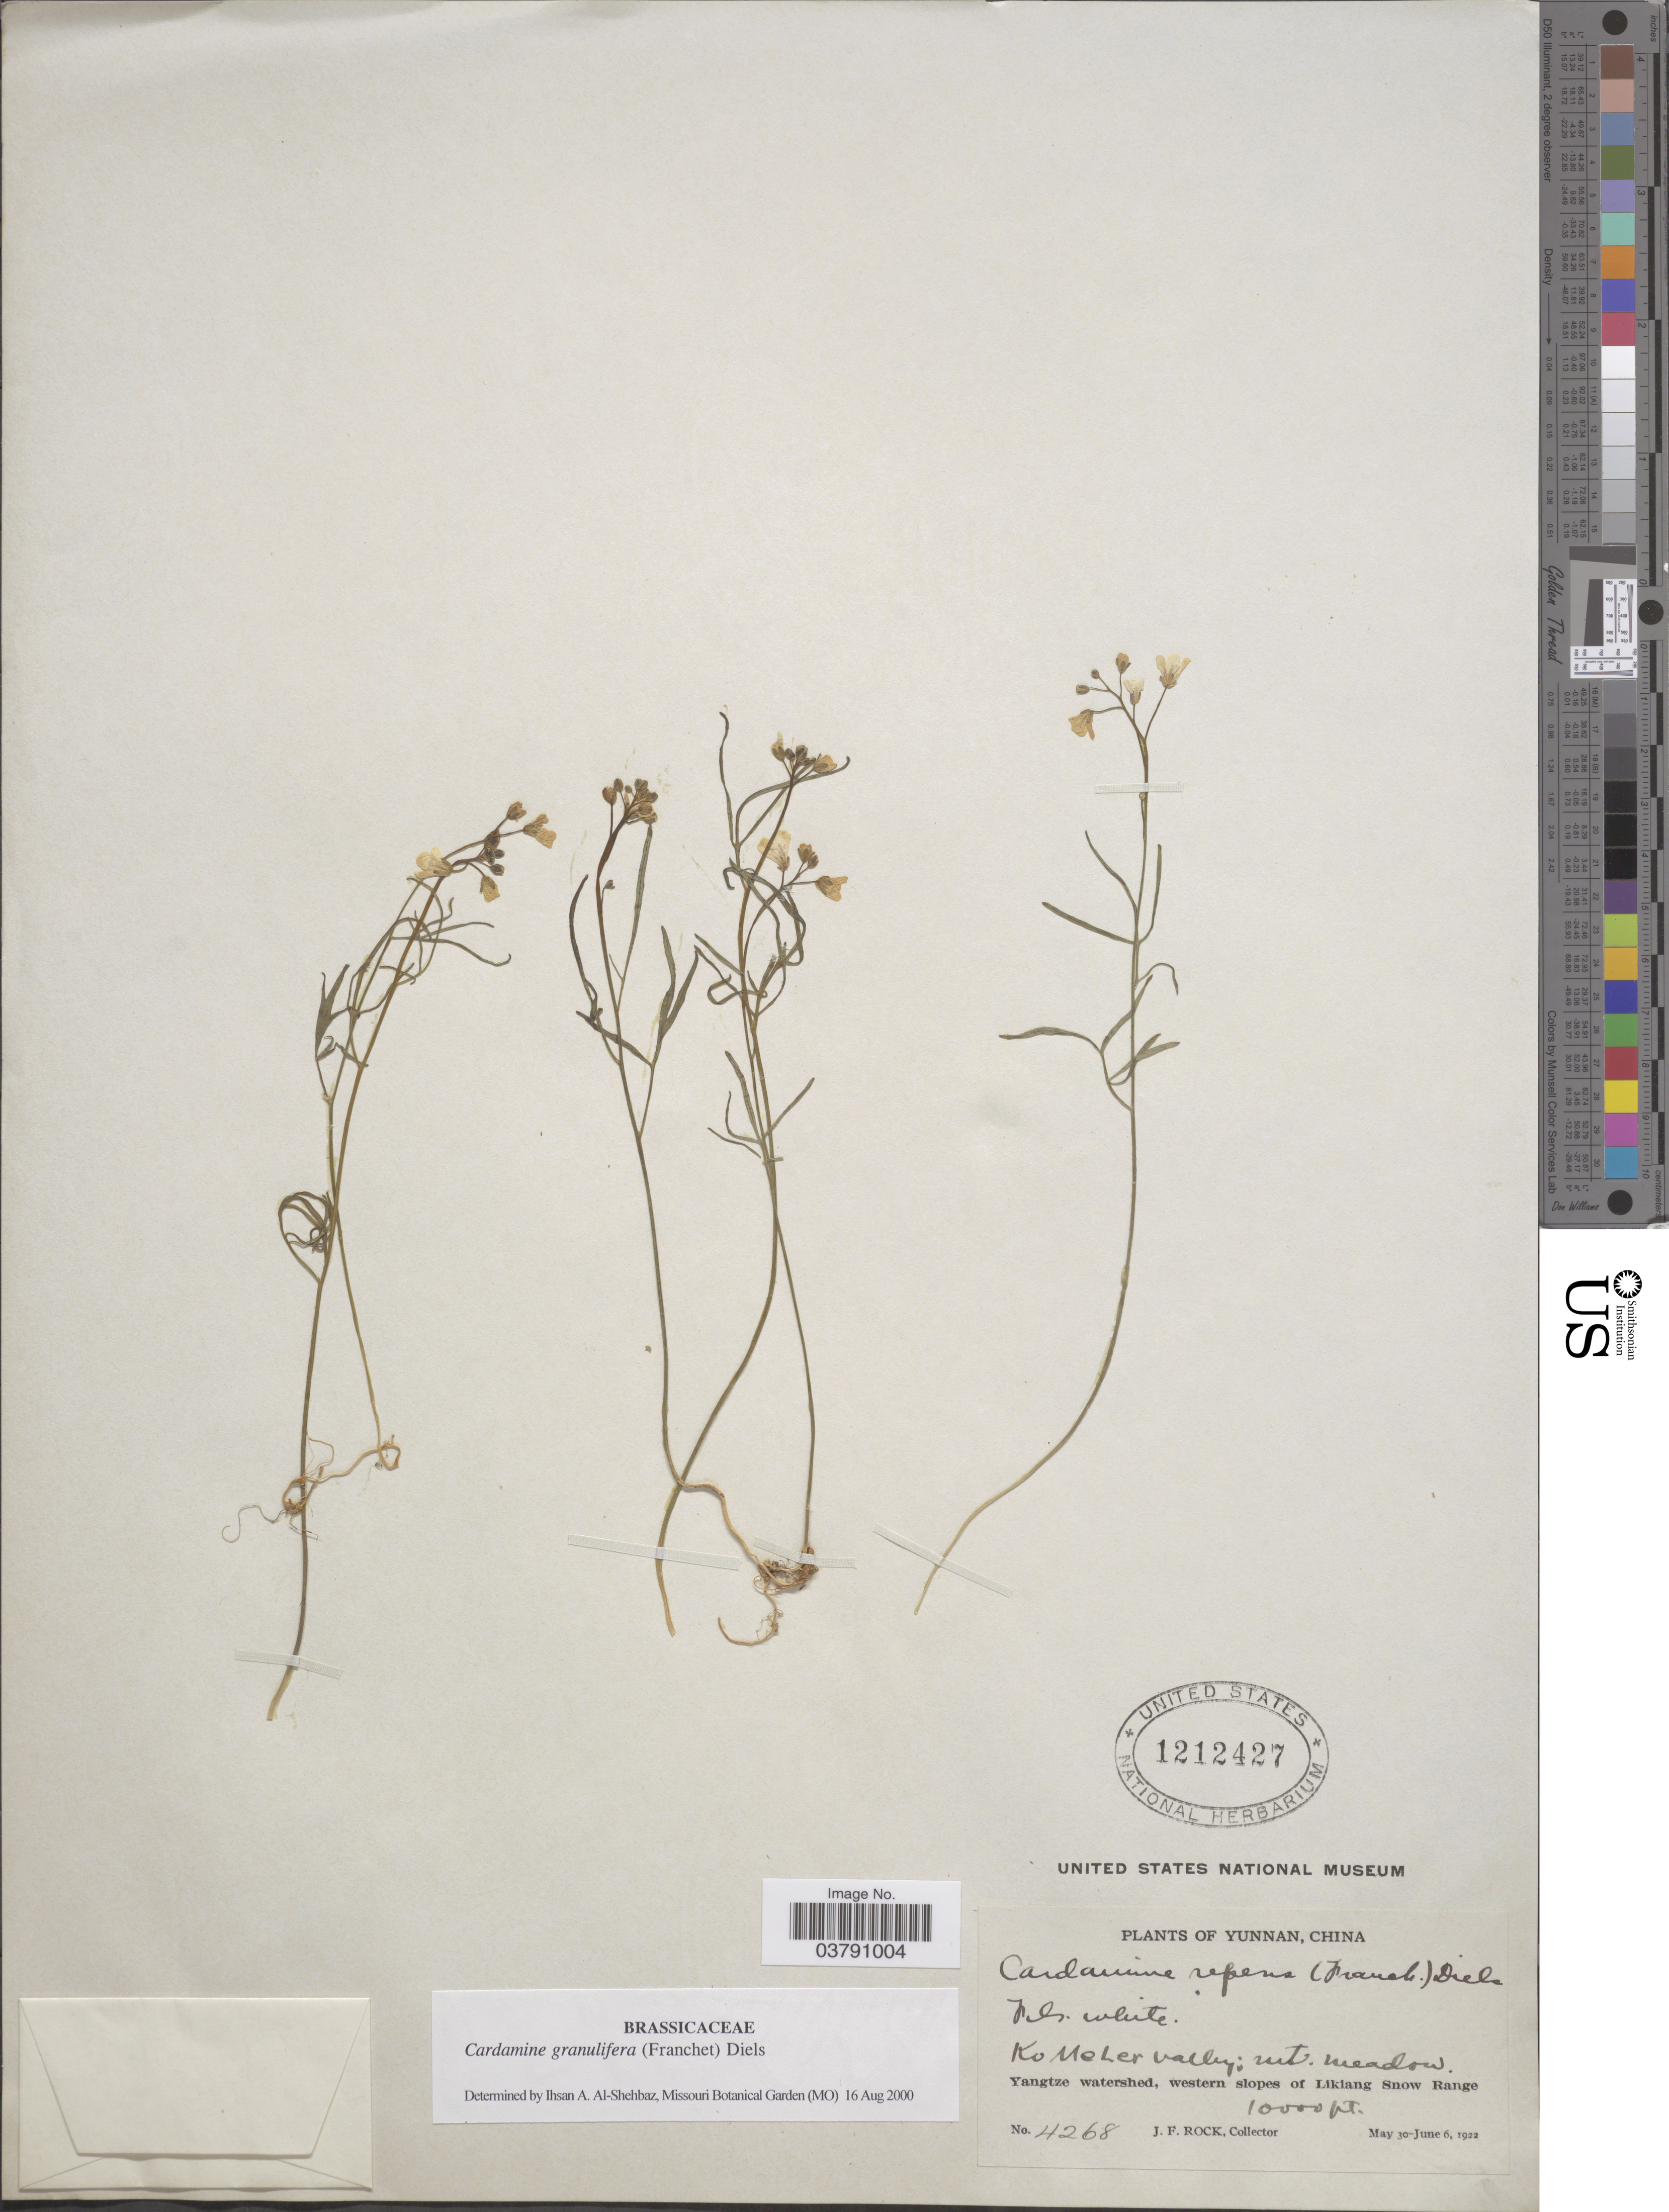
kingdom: Plantae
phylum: Tracheophyta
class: Magnoliopsida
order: Brassicales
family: Brassicaceae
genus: Cardamine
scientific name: Cardamine granulifera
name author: (Franch.) Diels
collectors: J. Rock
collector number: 4268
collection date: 1922-05-30/1922-06-06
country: China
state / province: Yunnan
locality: Ko Me Ler Valley: Yangtze watershed, western slopes of Likiang Snow Range.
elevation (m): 3048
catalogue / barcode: US 1212427